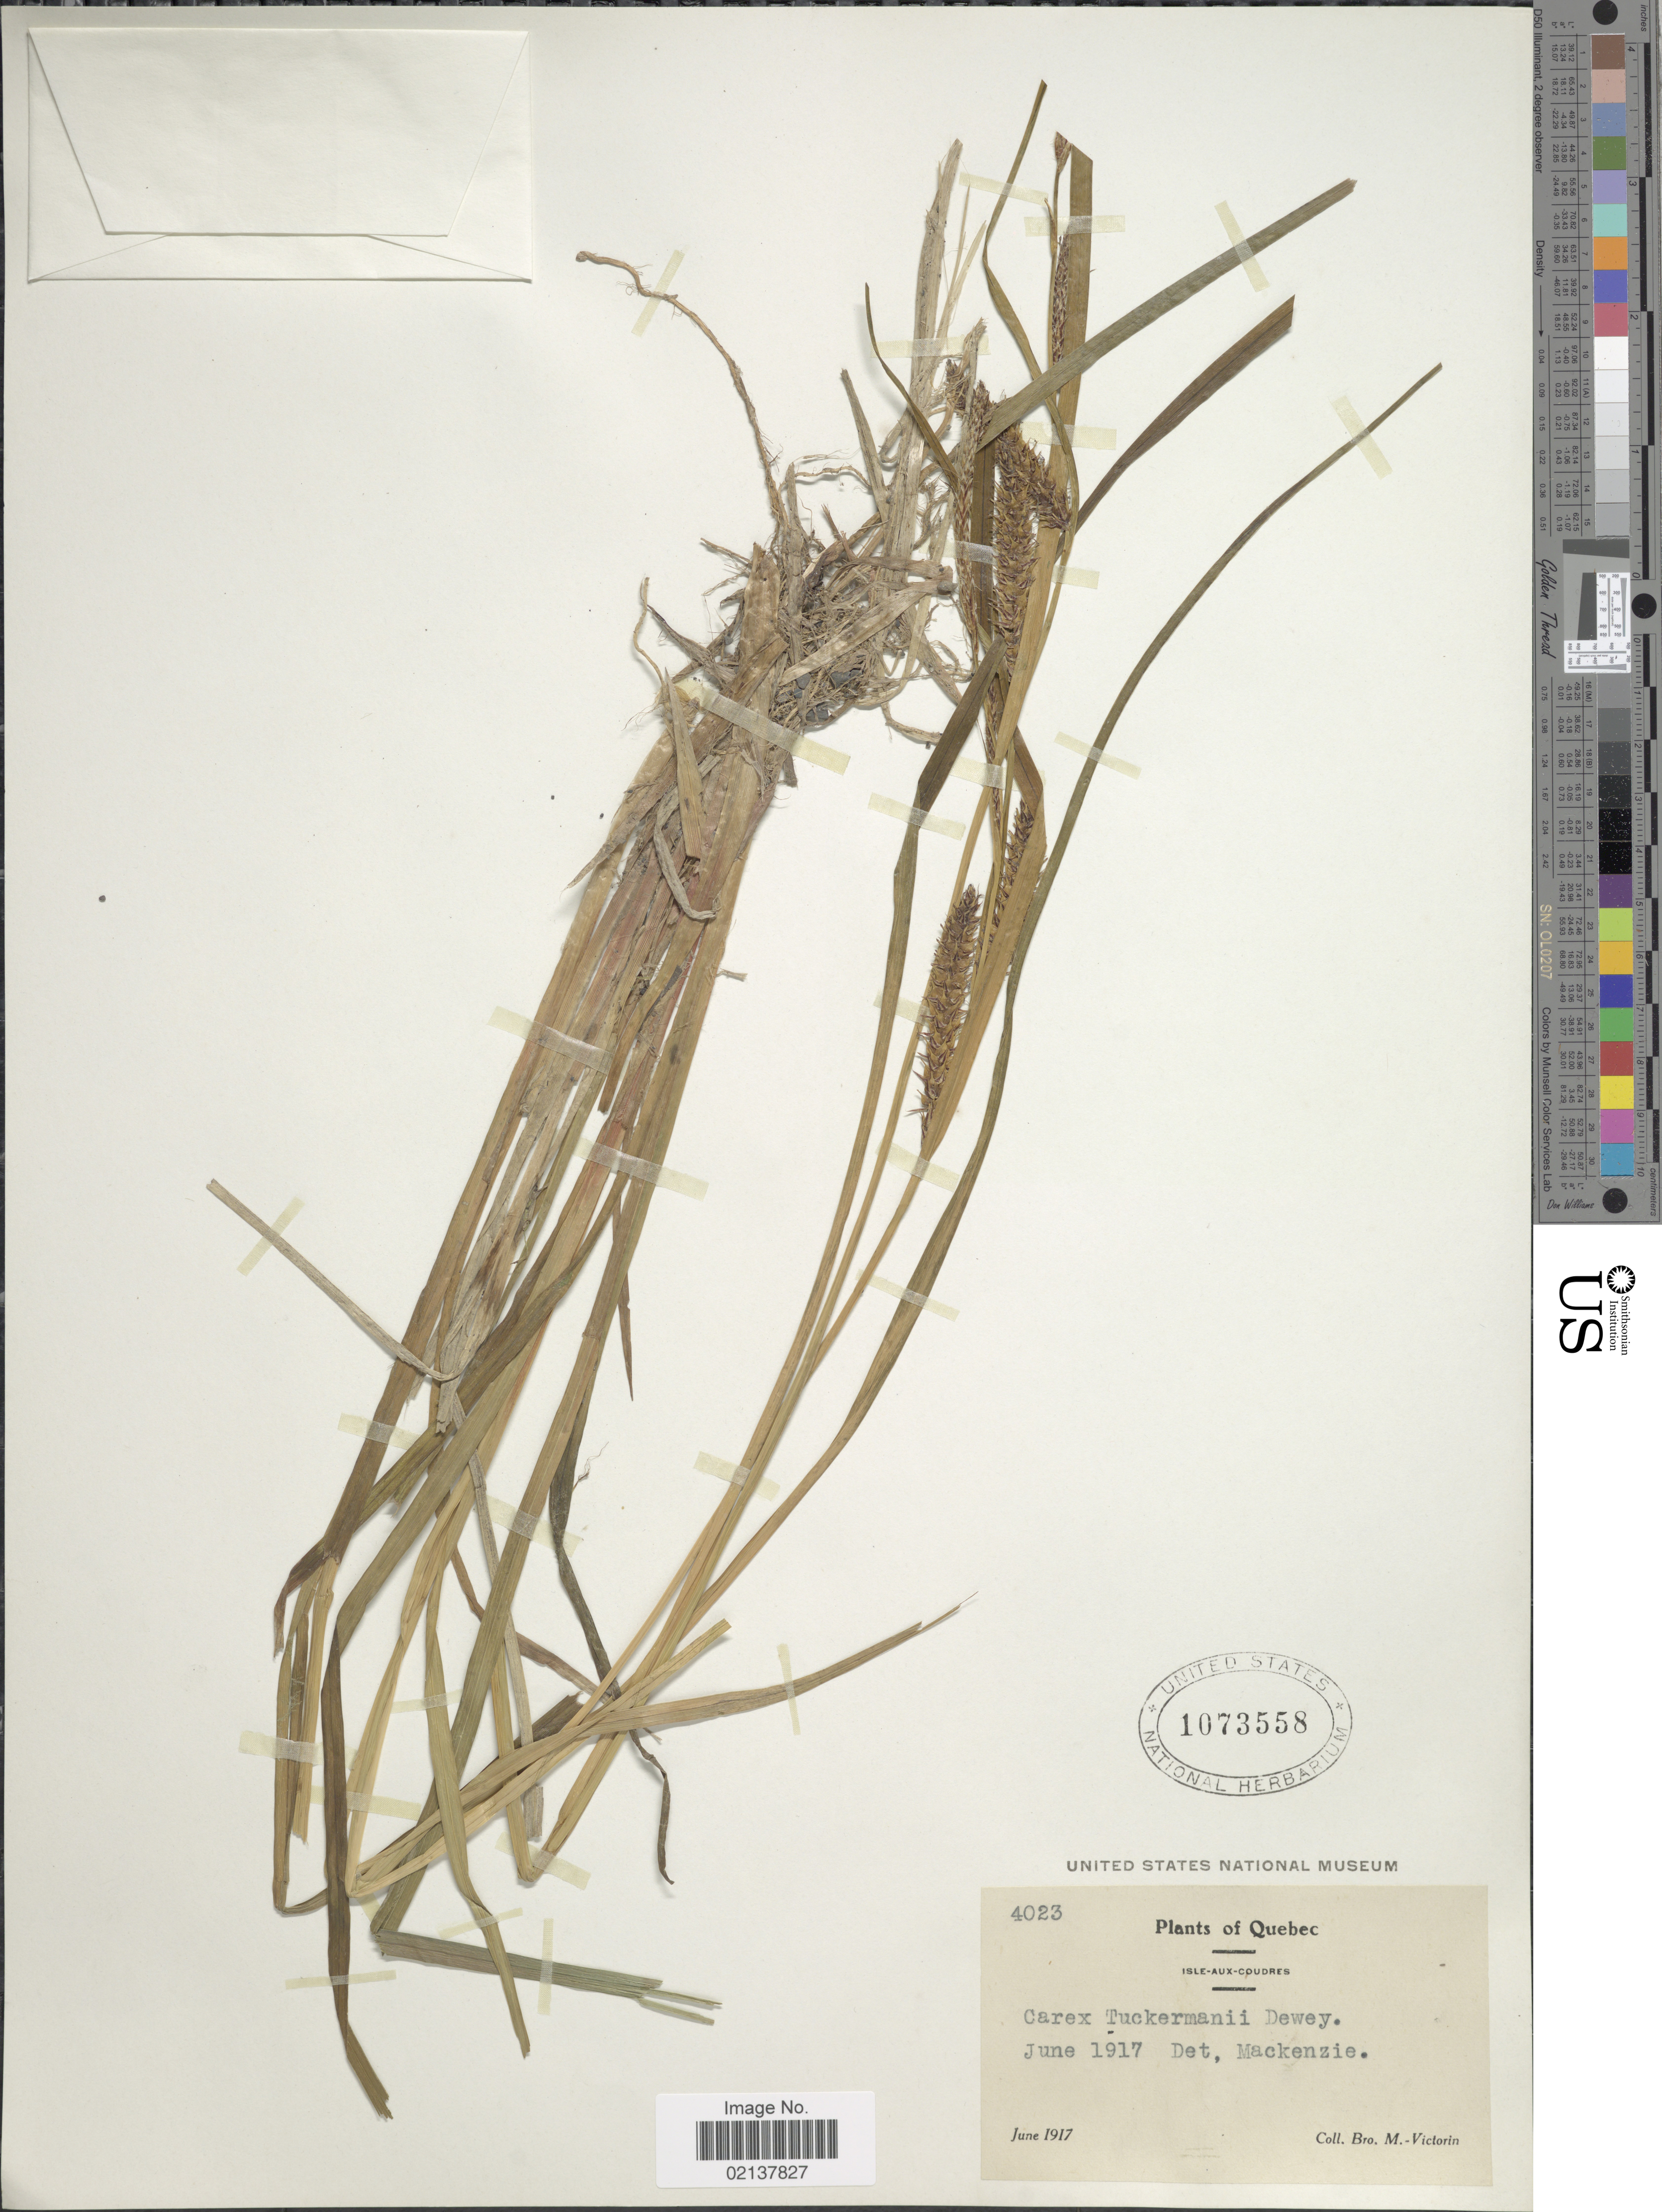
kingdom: Plantae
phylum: Tracheophyta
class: Liliopsida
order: Poales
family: Cyperaceae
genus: Carex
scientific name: Carex tuckermanii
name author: Boott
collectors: Fr. Marie-Victorin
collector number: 4023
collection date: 1917-06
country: Canada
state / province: Quebec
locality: Isle-Aux-Coudres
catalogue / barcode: US 1073558